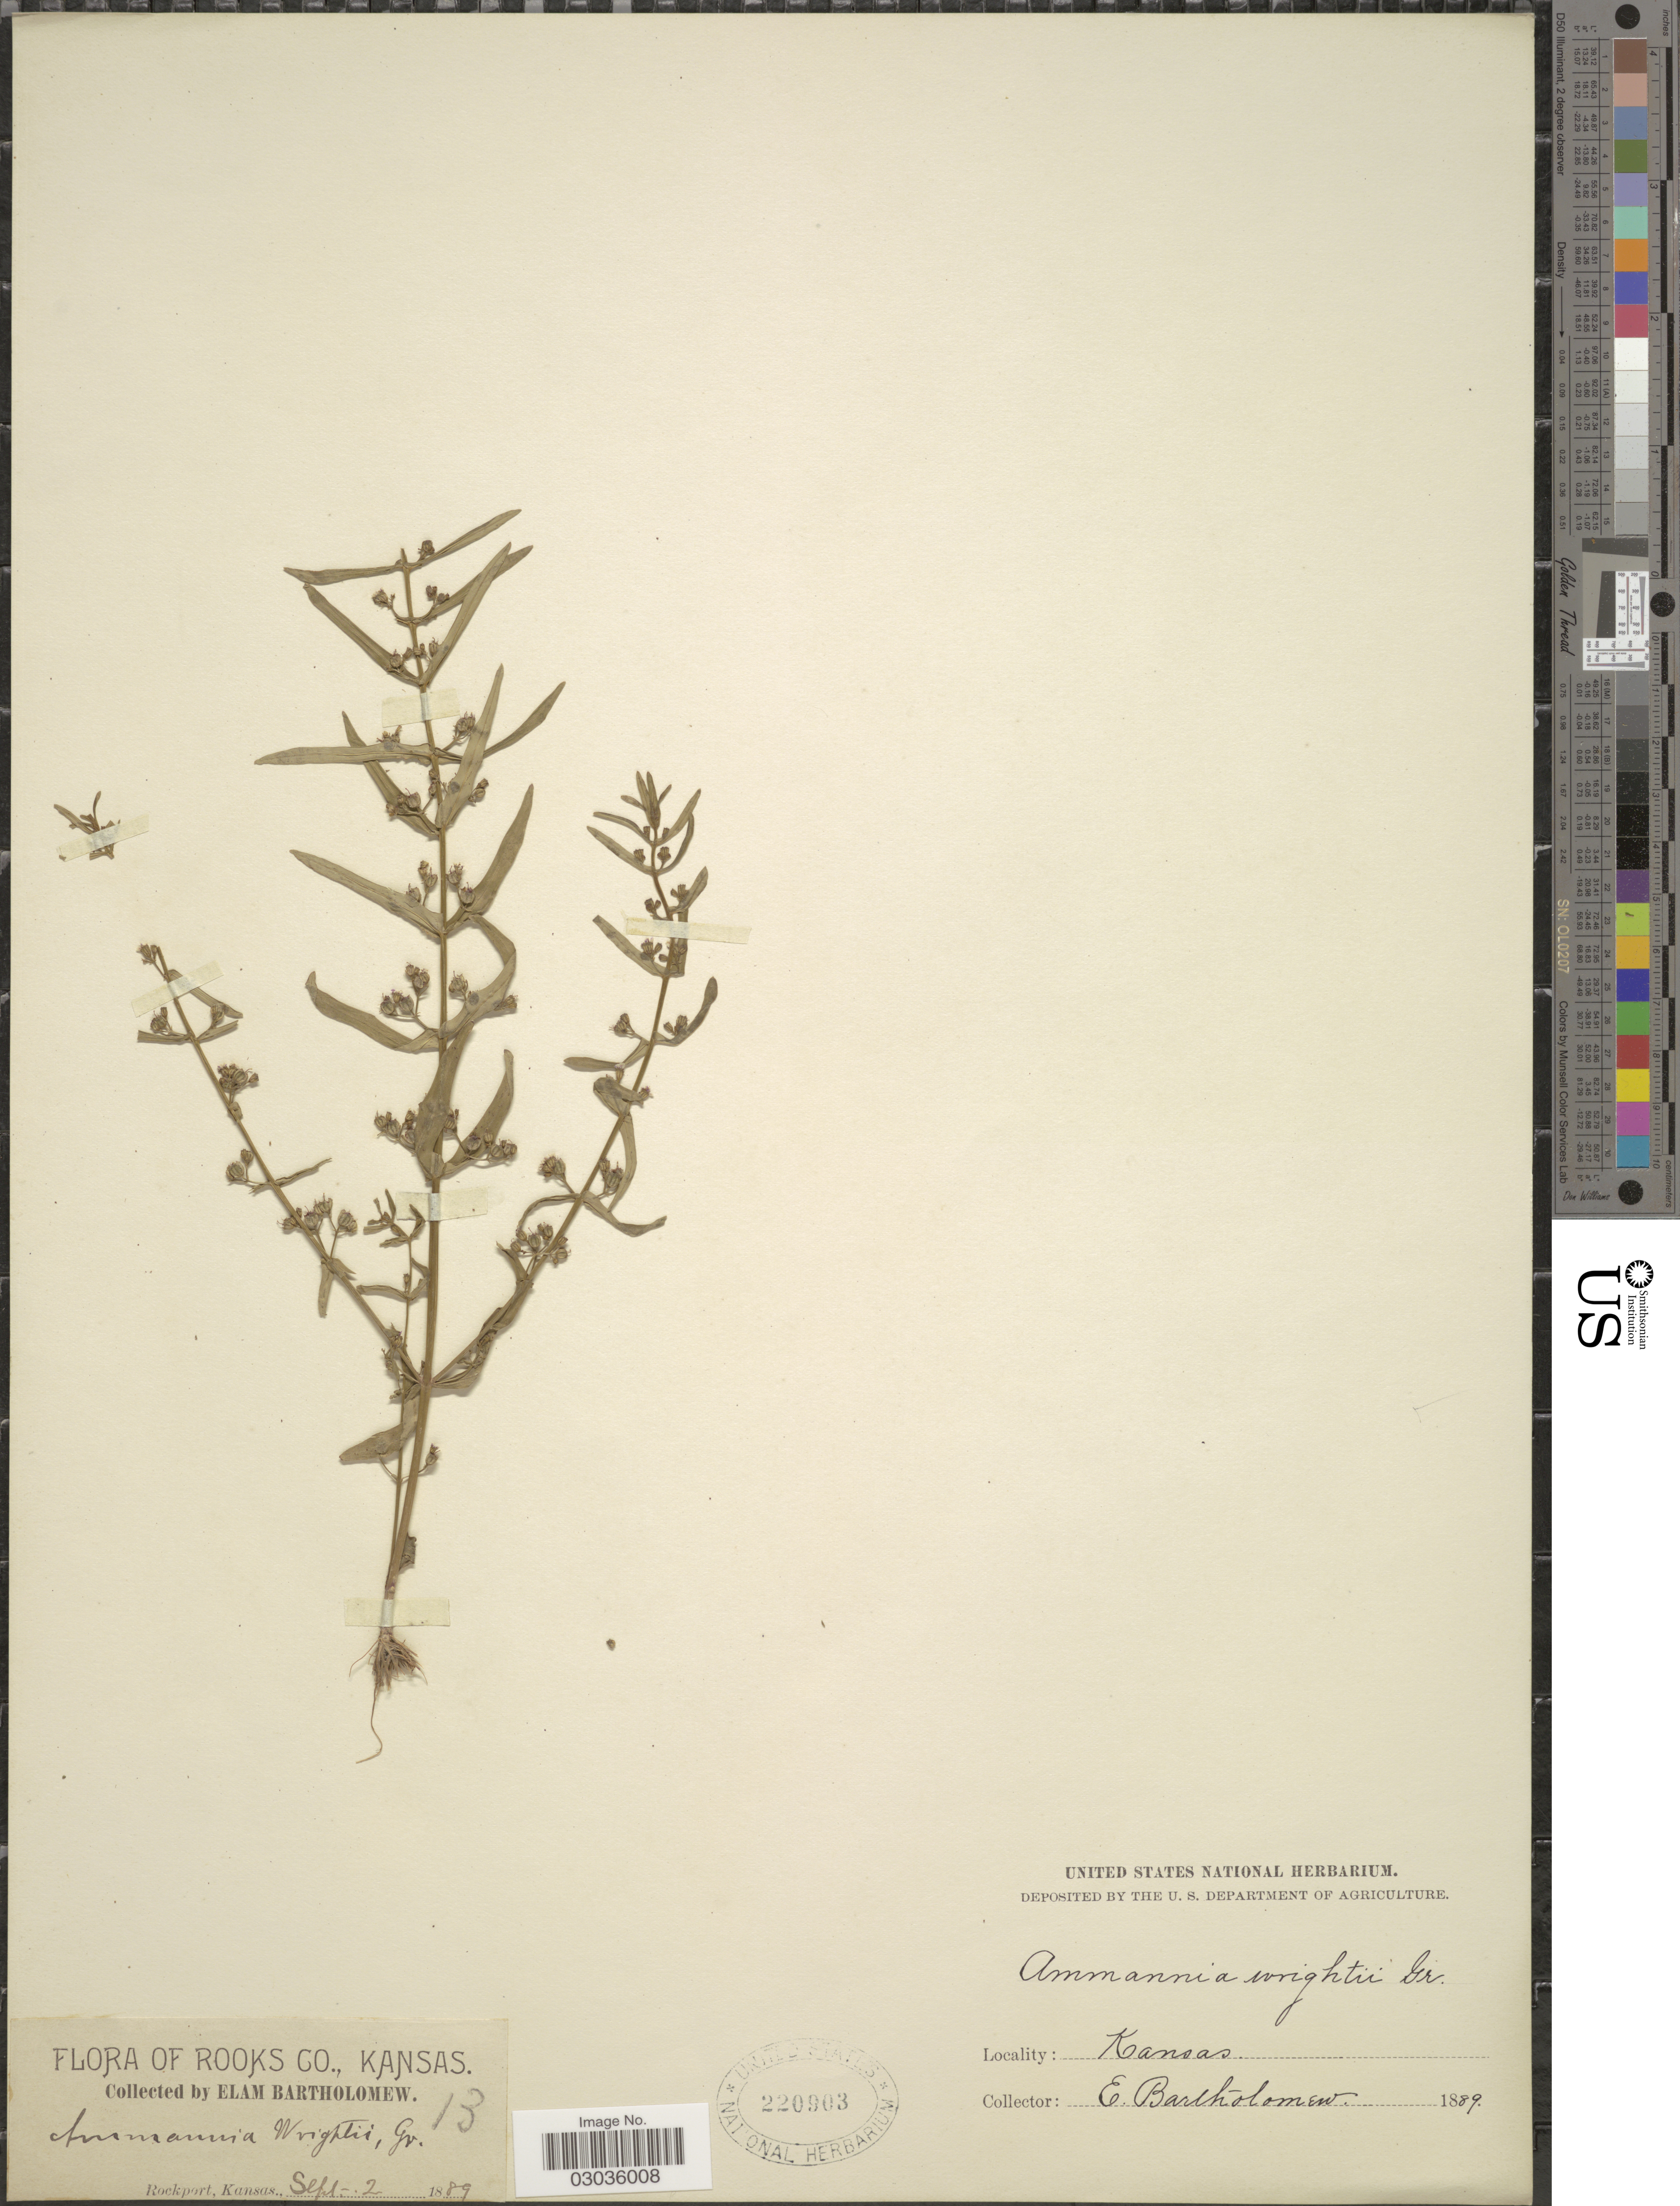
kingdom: Plantae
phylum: Tracheophyta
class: Magnoliopsida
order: Myrtales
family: Lythraceae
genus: Ammannia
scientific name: Ammannia auriculata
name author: Willd.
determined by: Strong, Mark T., (BOT), Smithsonian Institution - National Museum of Natural History (UNITED STATES)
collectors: E. Bartholomew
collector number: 13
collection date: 1889-09-02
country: United States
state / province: Kansas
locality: Rooks Co., Rockport.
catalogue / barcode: US 220903